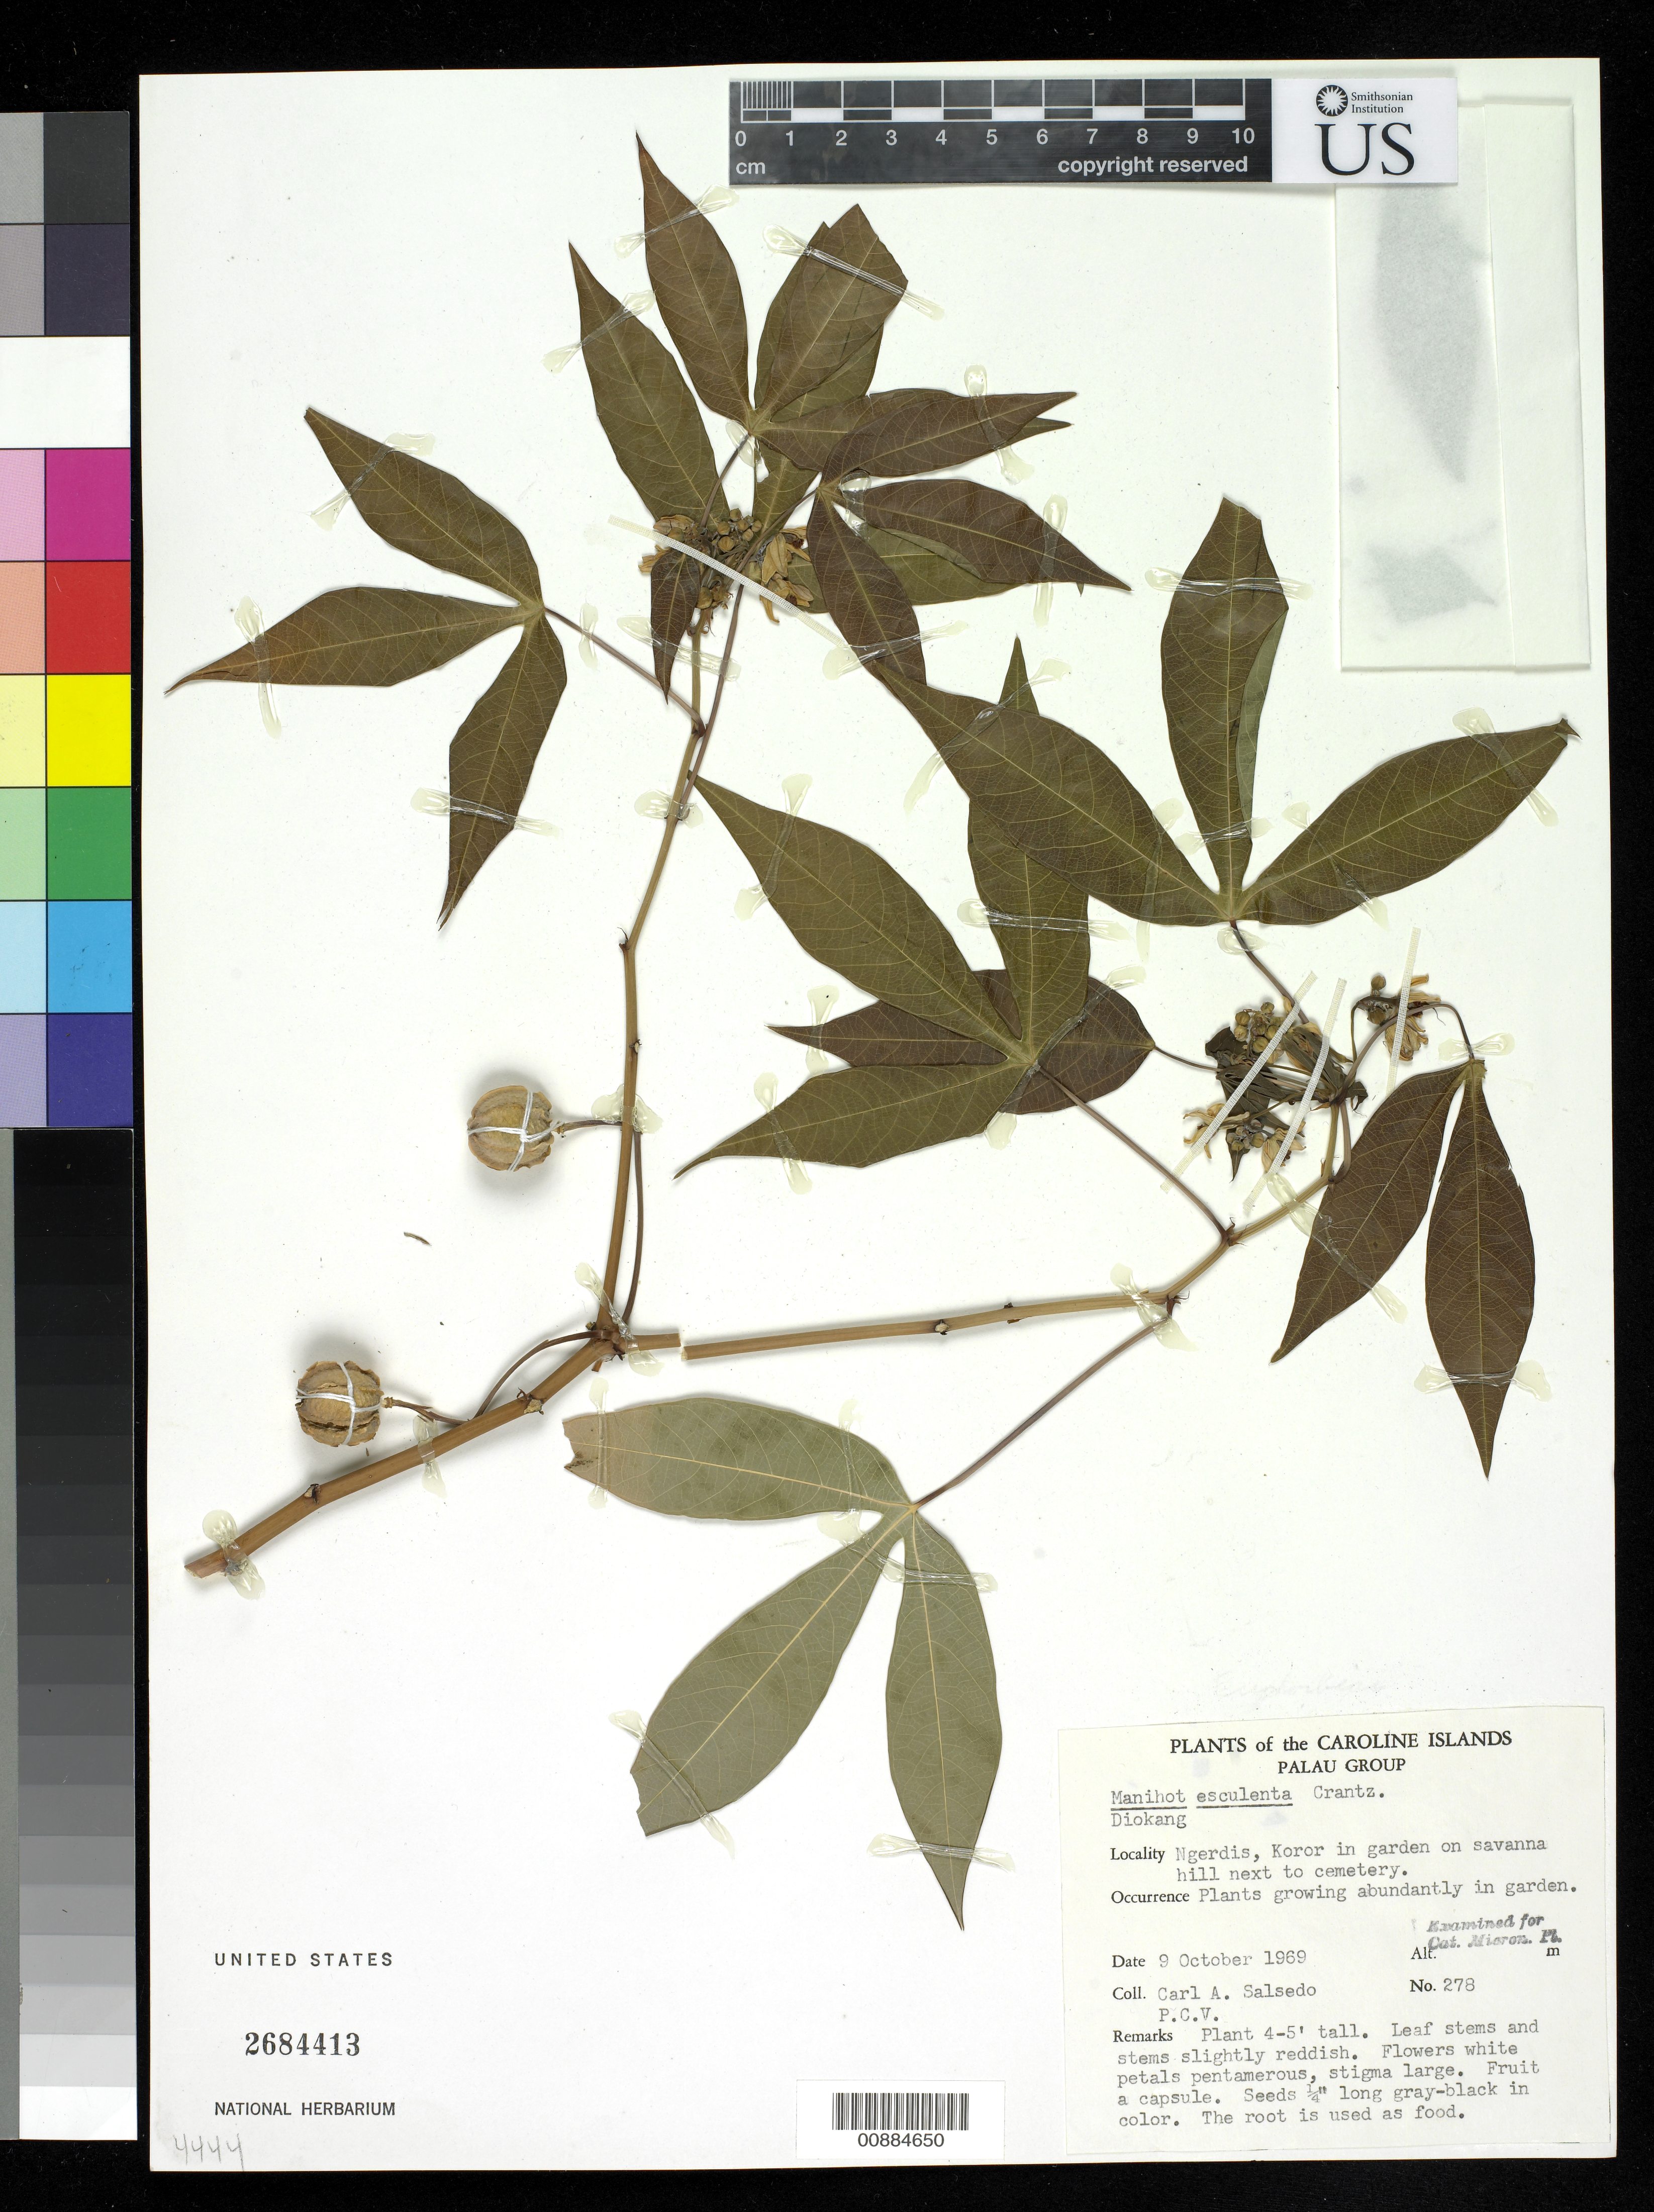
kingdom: Plantae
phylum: Tracheophyta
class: Magnoliopsida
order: Malpighiales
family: Euphorbiaceae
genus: Manihot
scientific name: Manihot esculenta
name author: Crantz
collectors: C.A. Salsedo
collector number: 278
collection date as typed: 09 Oct 1969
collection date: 1969-10-09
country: Palau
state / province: Koror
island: Oreor (Koror)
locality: Caroline Islands, Palau Group, Ngerdis, Koror in garden on savanna hill next to cemetery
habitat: plants growing abundantly in garden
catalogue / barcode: US 2684413